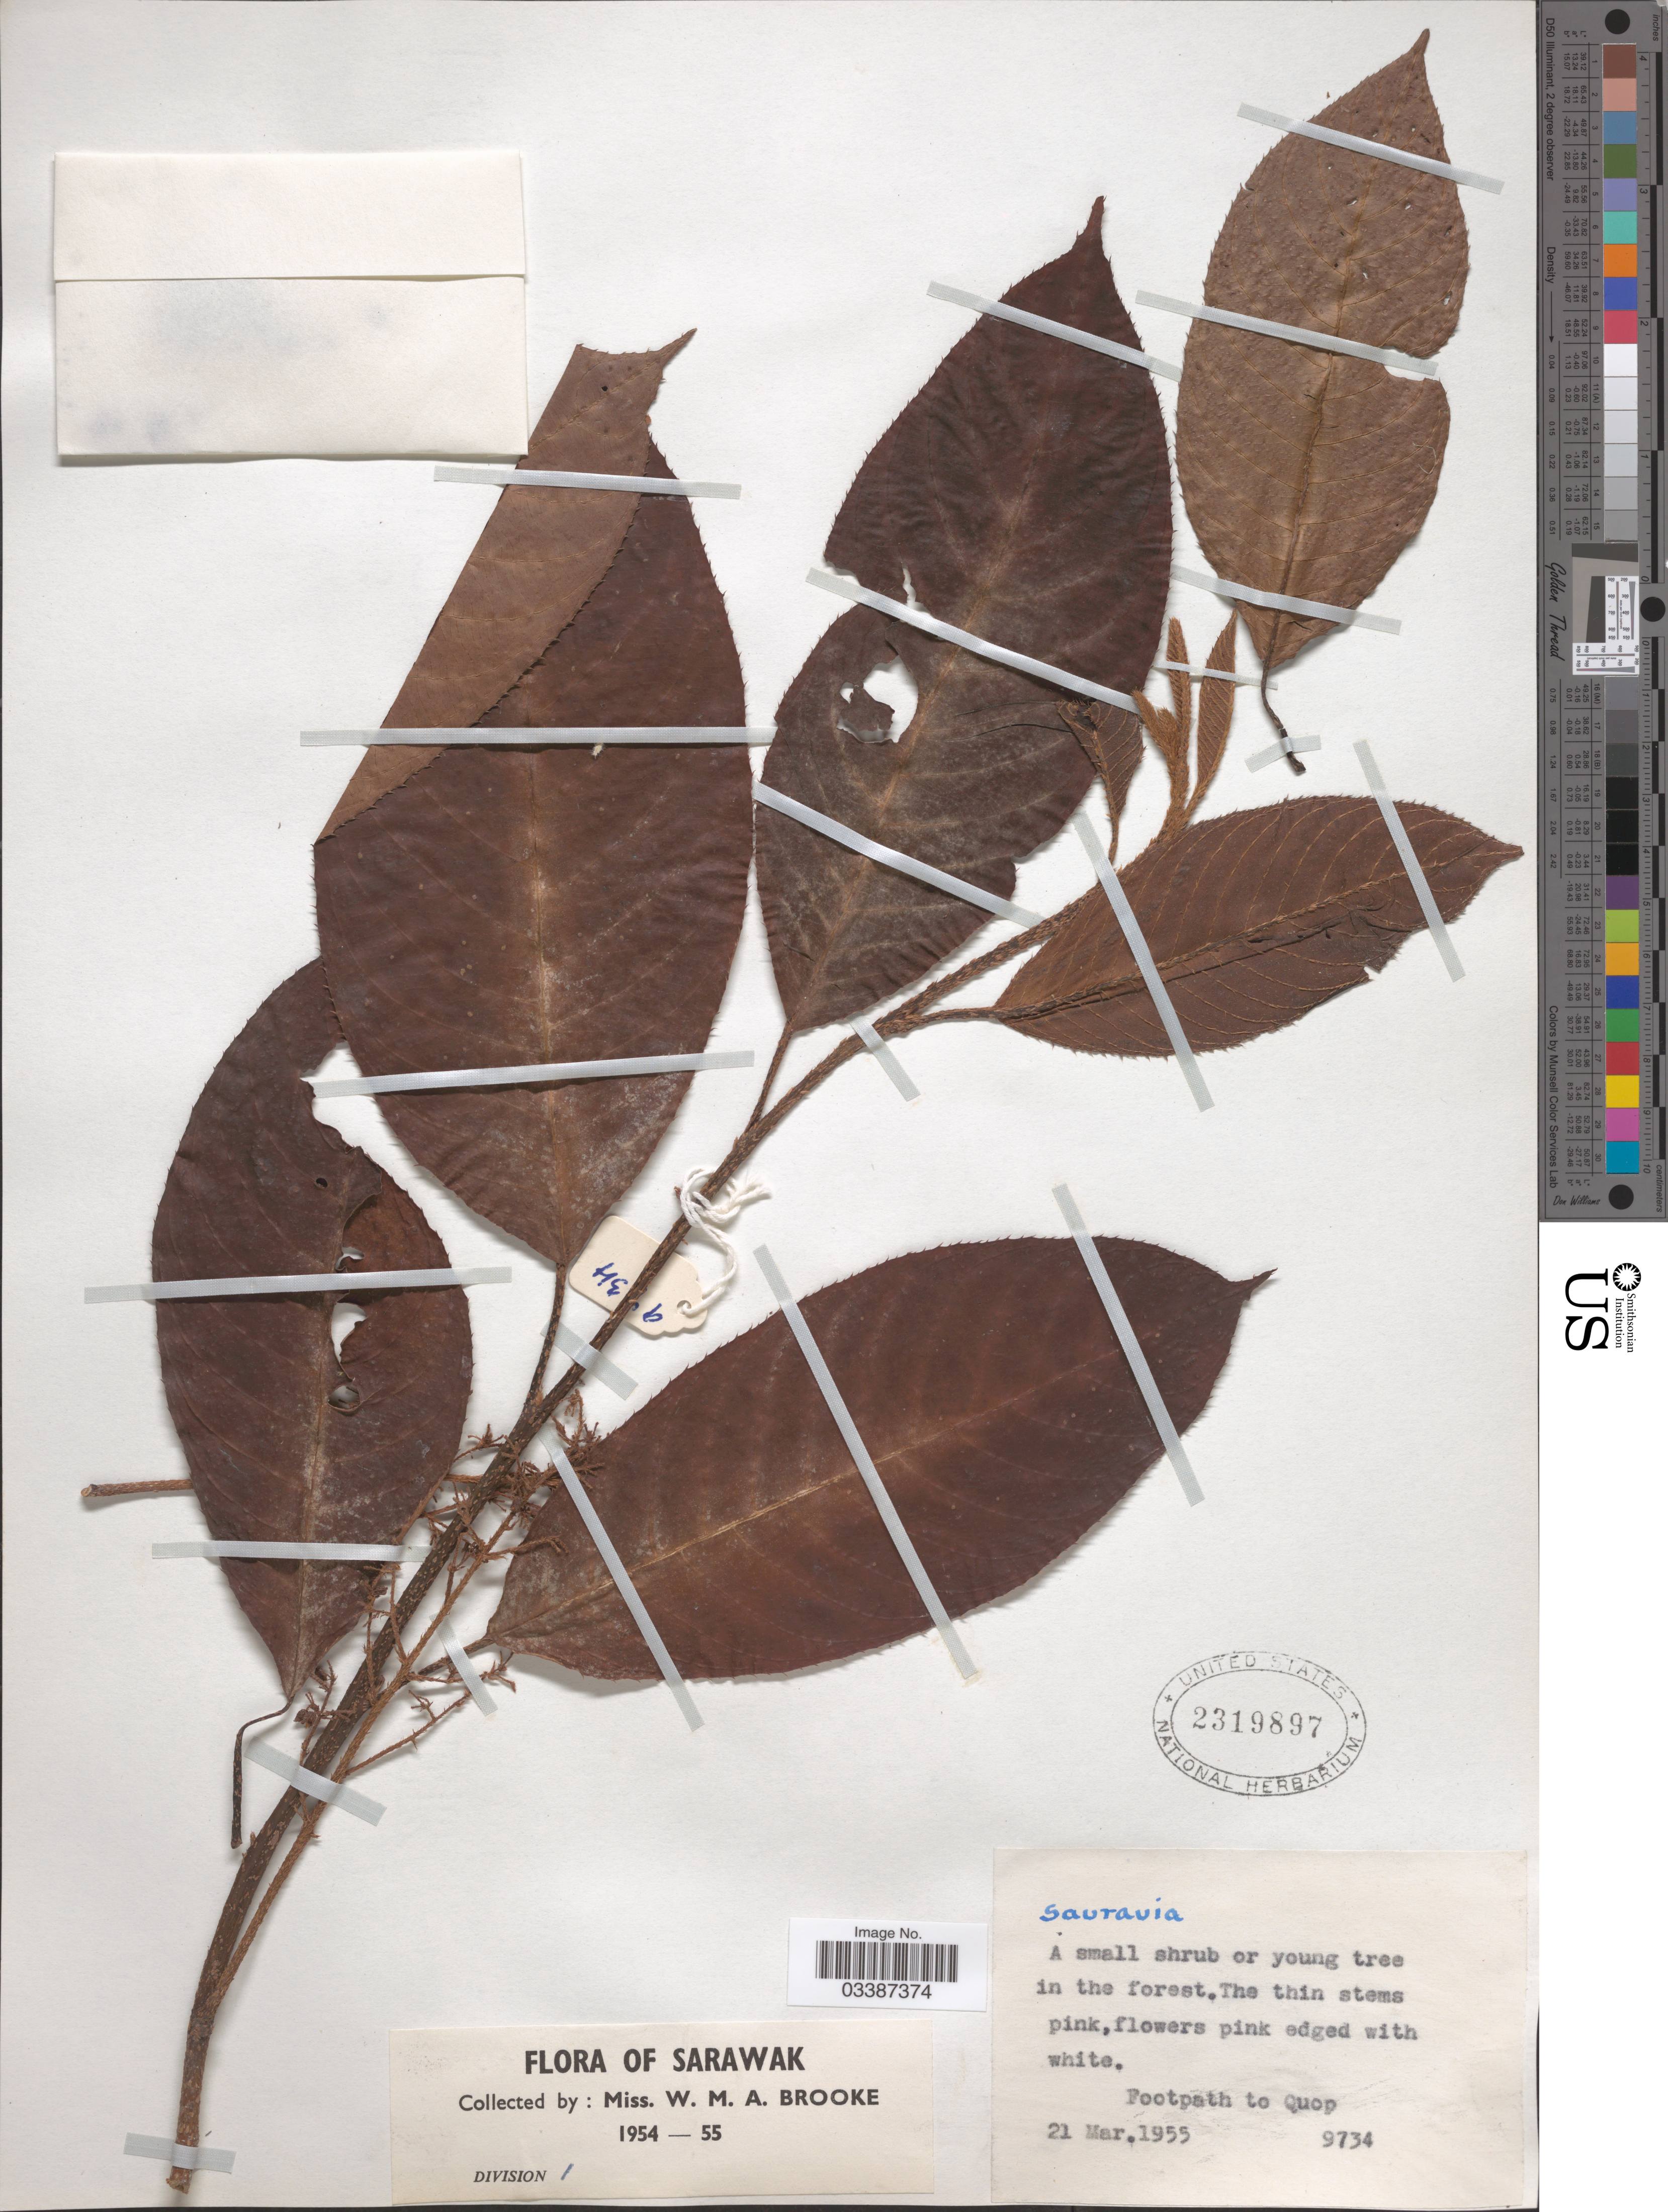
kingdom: Plantae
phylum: Tracheophyta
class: Magnoliopsida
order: Ericales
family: Actinidiaceae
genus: Saurauia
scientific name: Saurauia sp.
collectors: W. Brooke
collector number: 9734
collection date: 1955-03-21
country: Malaysia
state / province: Sarawak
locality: Footpath to Quop.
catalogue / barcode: US 2319897